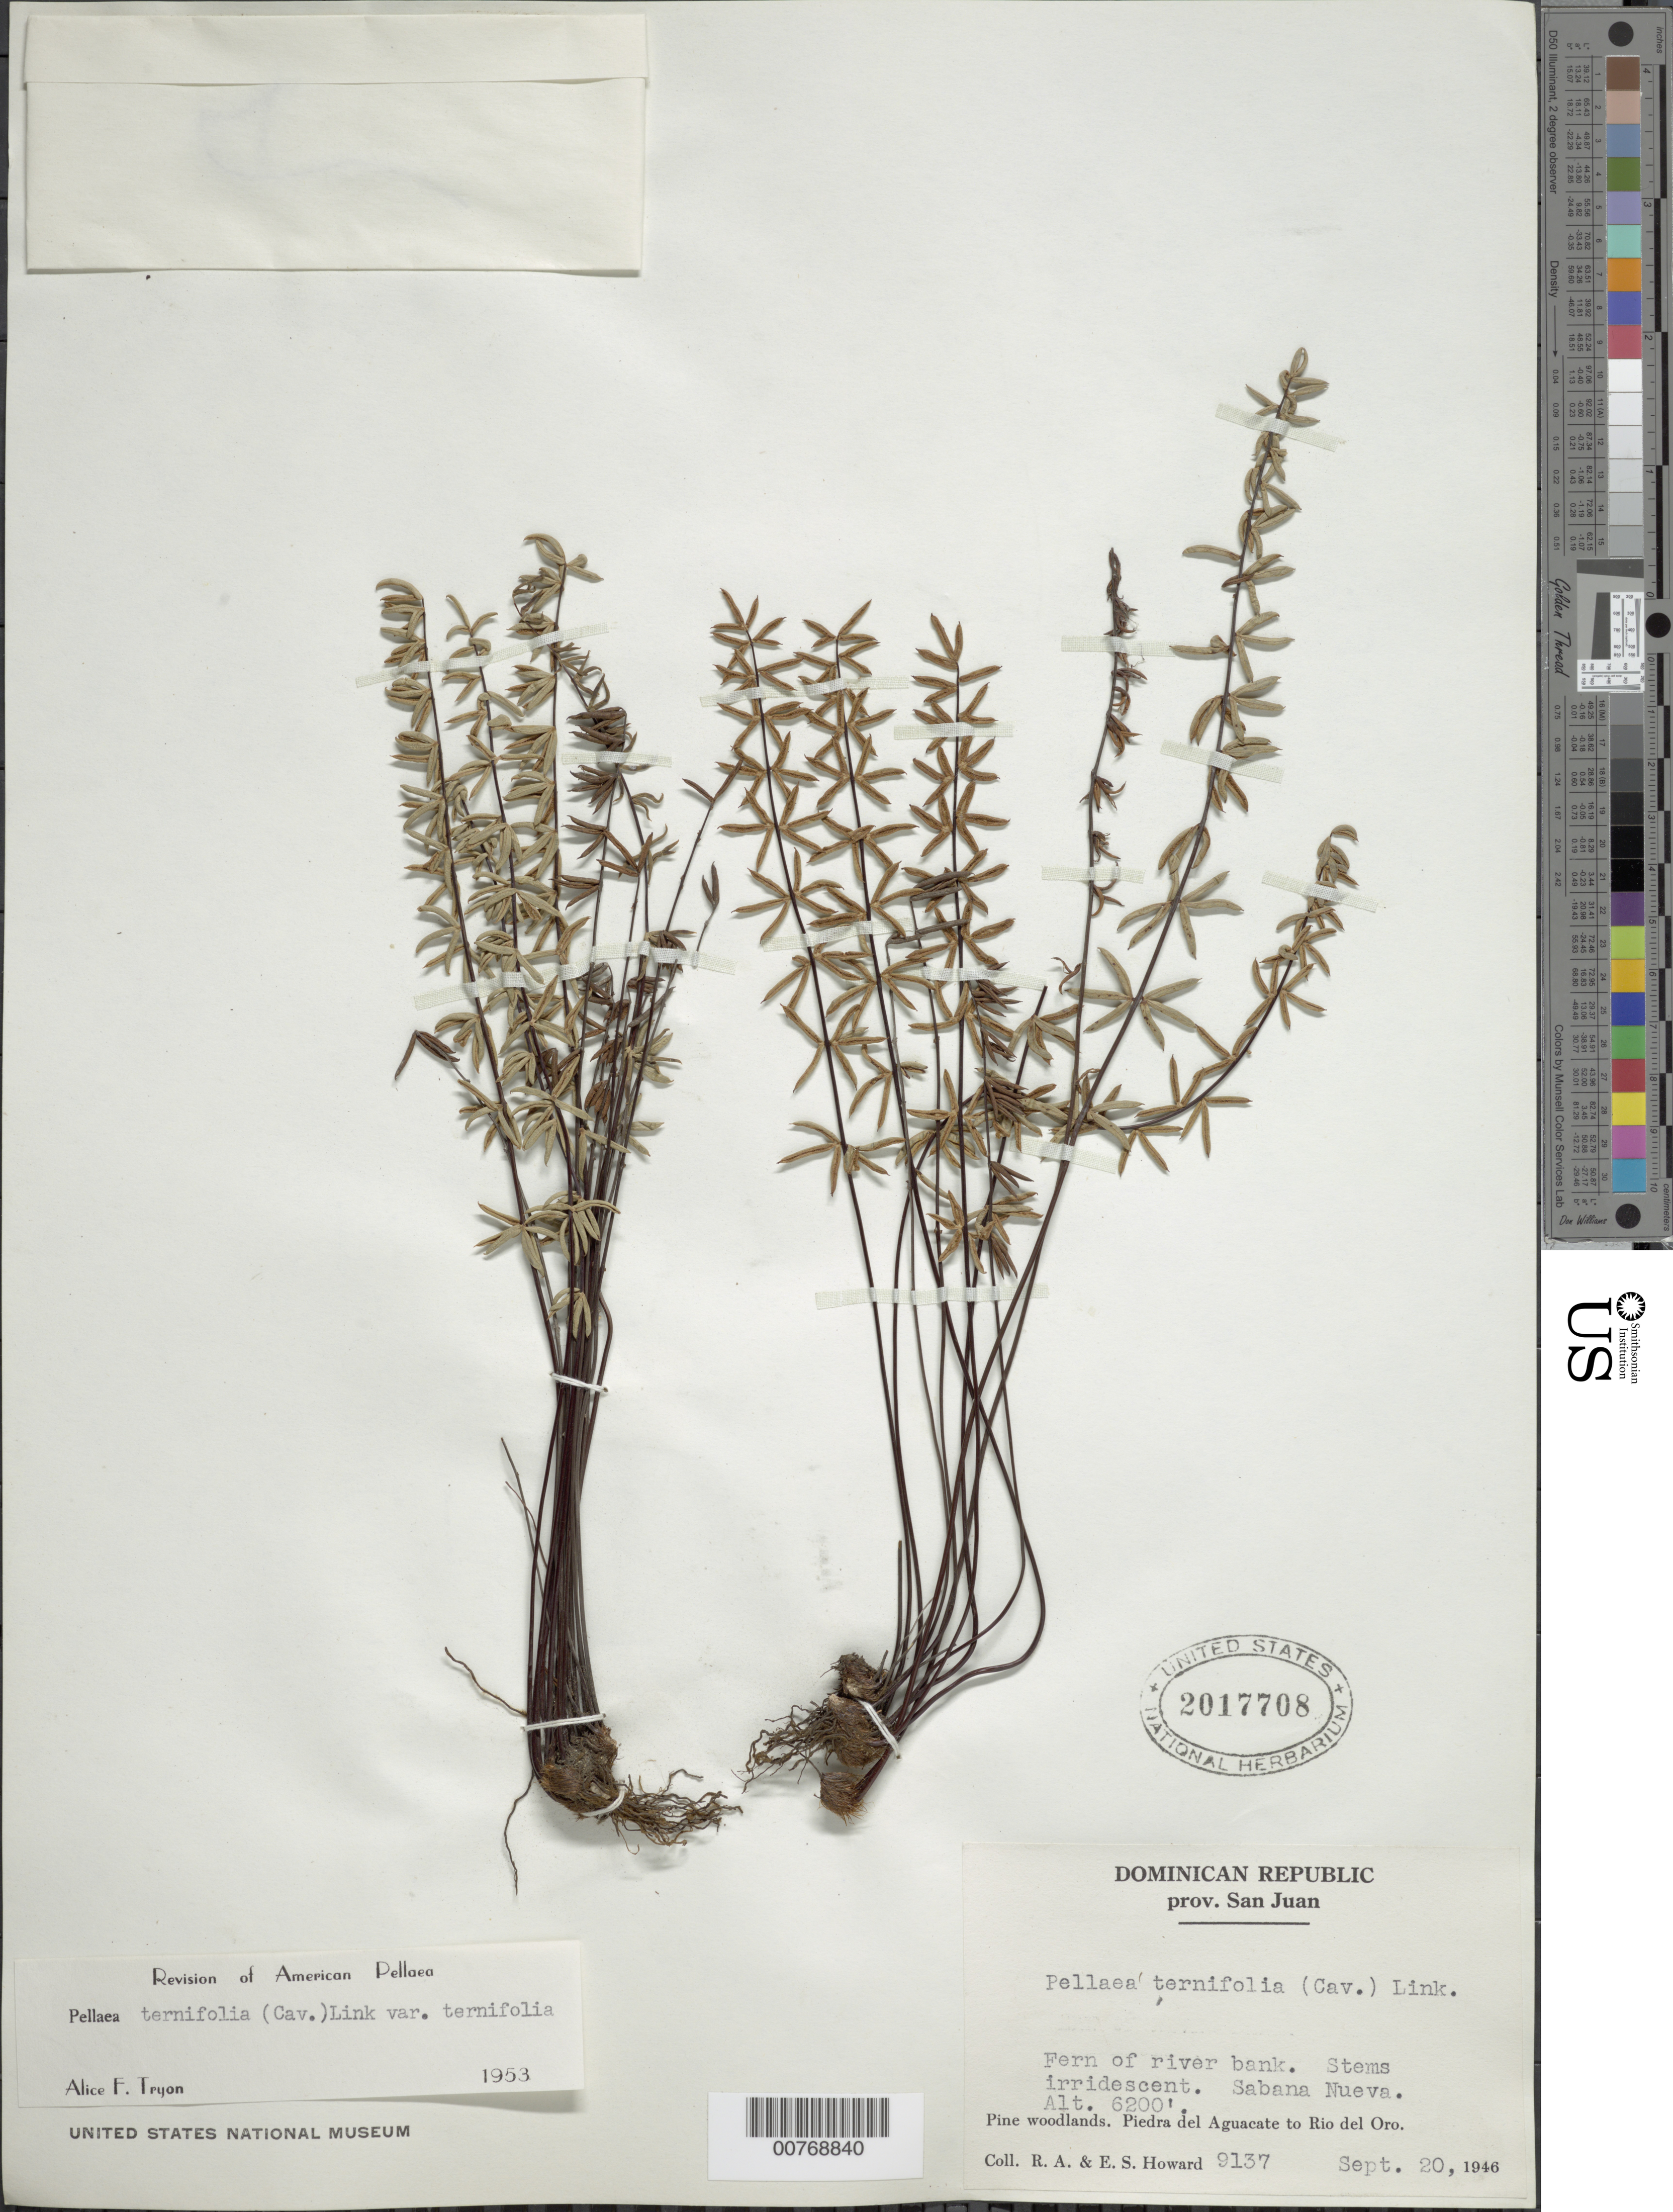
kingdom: Plantae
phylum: Tracheophyta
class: Polypodiopsida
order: Polypodiales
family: Pteridaceae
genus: Pellaea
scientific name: Pellaea ternifolia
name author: (Cav.) Link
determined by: Tryon, A. F.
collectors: R. A. Howard & E. S. Howard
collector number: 9137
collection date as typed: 20 Sep 1946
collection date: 1946-09-20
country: Dominican Republic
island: Hispaniola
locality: Provincia San Juan, Piedra del Aguacate to Rio del Oro, Sabana Nueva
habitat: River bank, pine woodlands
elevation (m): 1890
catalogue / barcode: US 2017708